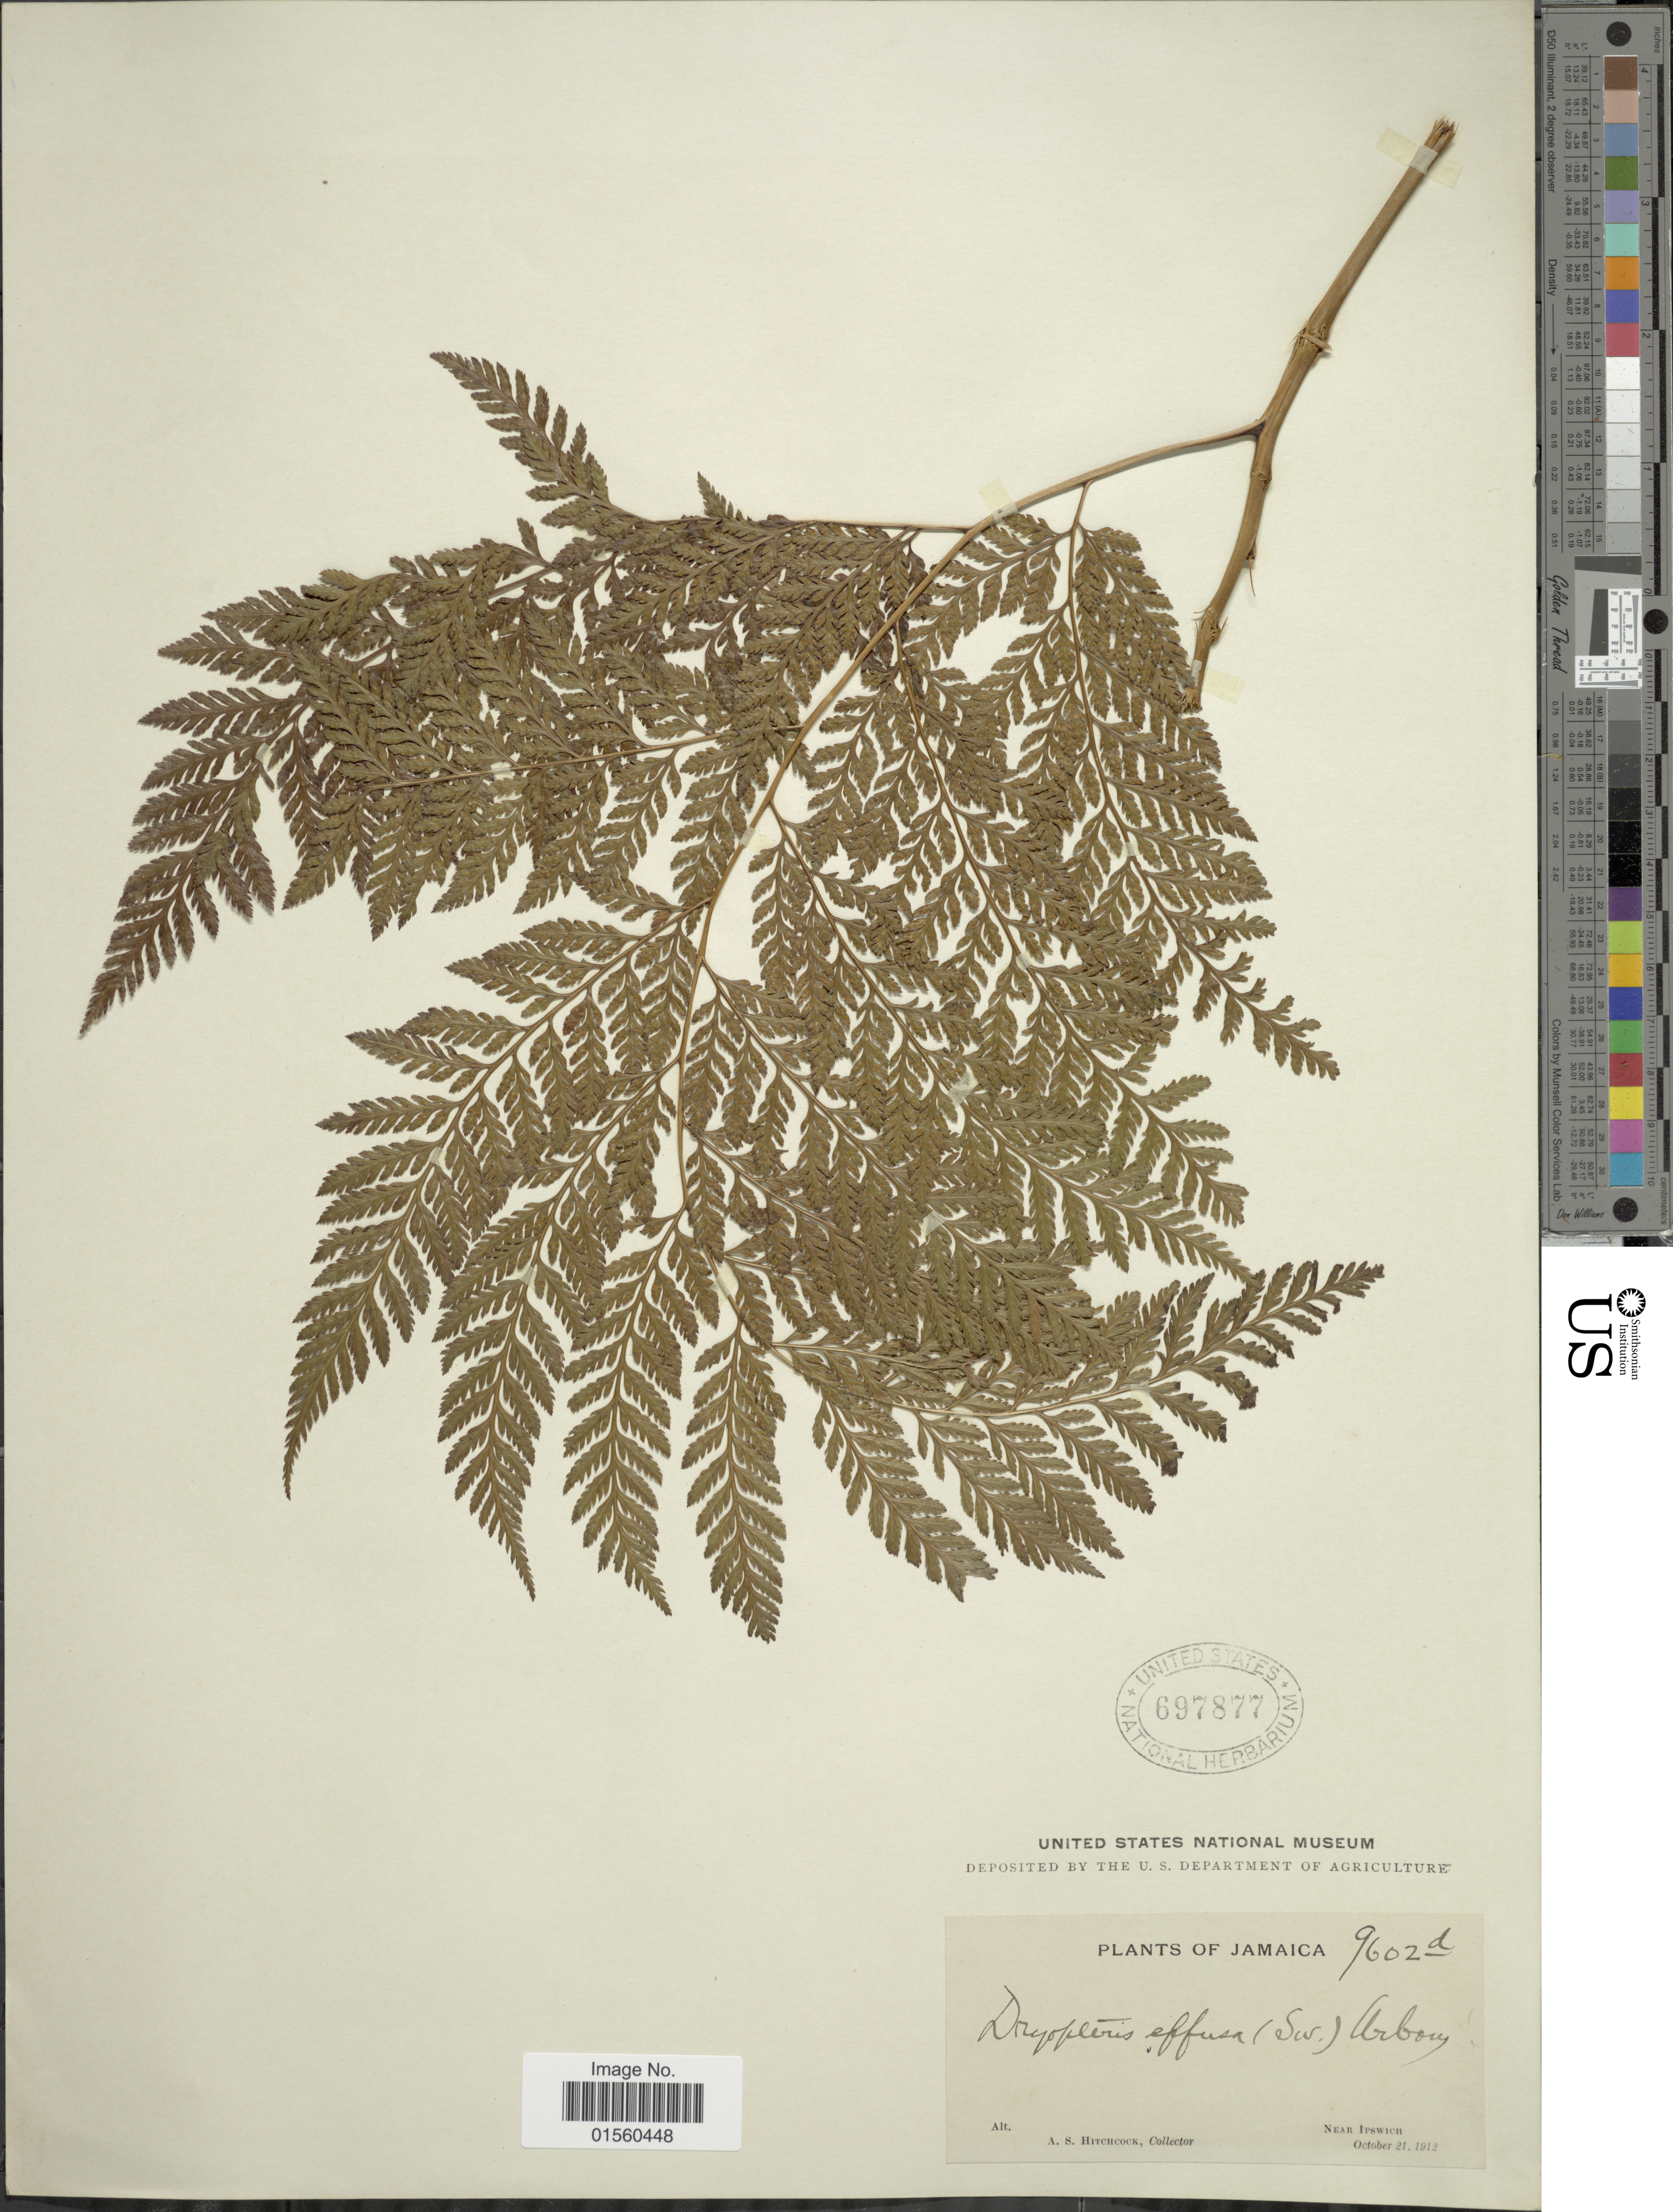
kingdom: Plantae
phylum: Tracheophyta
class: Polypodiopsida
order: Polypodiales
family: Dryopteridaceae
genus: Parapolystichum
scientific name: Parapolystichum effusum var. effusum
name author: (Sw.) Ching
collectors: A. S. Hitchcock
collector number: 9602d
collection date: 1912-10-21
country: Jamaica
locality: Near Ipswich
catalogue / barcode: US 697877